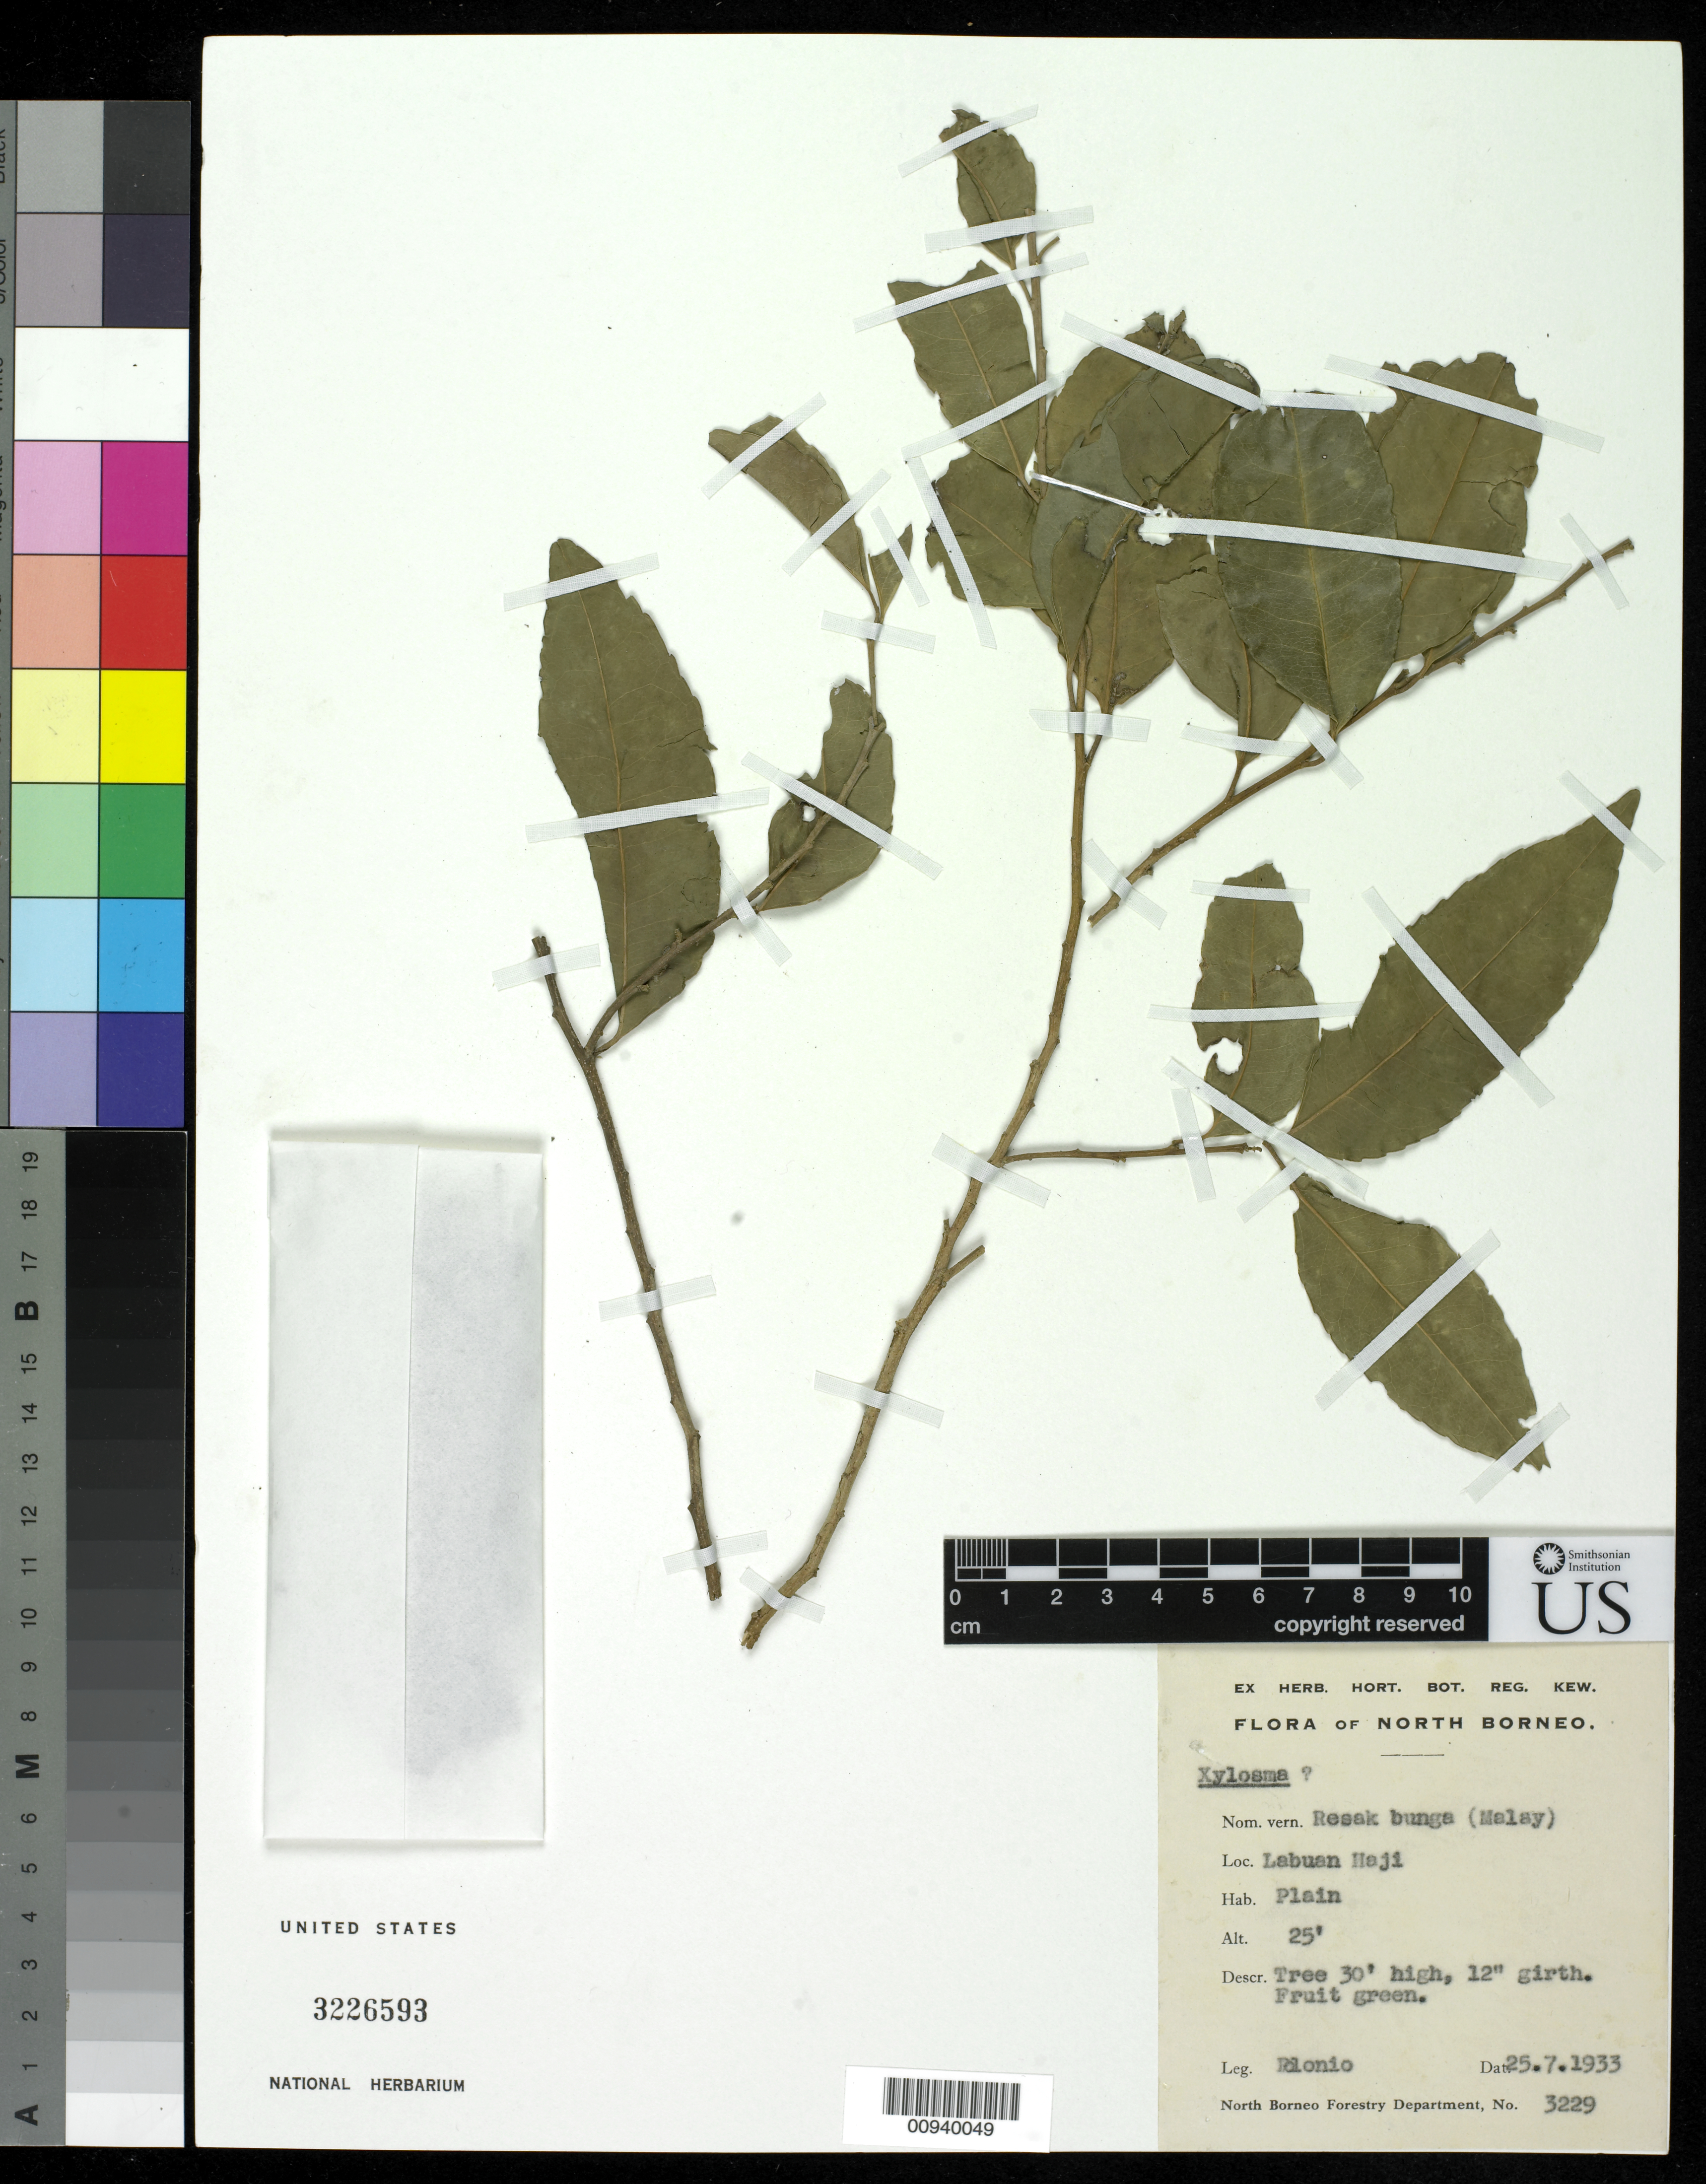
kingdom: Plantae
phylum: Tracheophyta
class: Magnoliopsida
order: Malpighiales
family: Salicaceae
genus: Xylosma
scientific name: Xylosma sp.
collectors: Polonio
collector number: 3229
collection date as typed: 25 Jul 1931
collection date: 1931-07-25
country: Malaysia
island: Borneo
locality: Labuan Haji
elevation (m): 8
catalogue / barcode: US 3226593